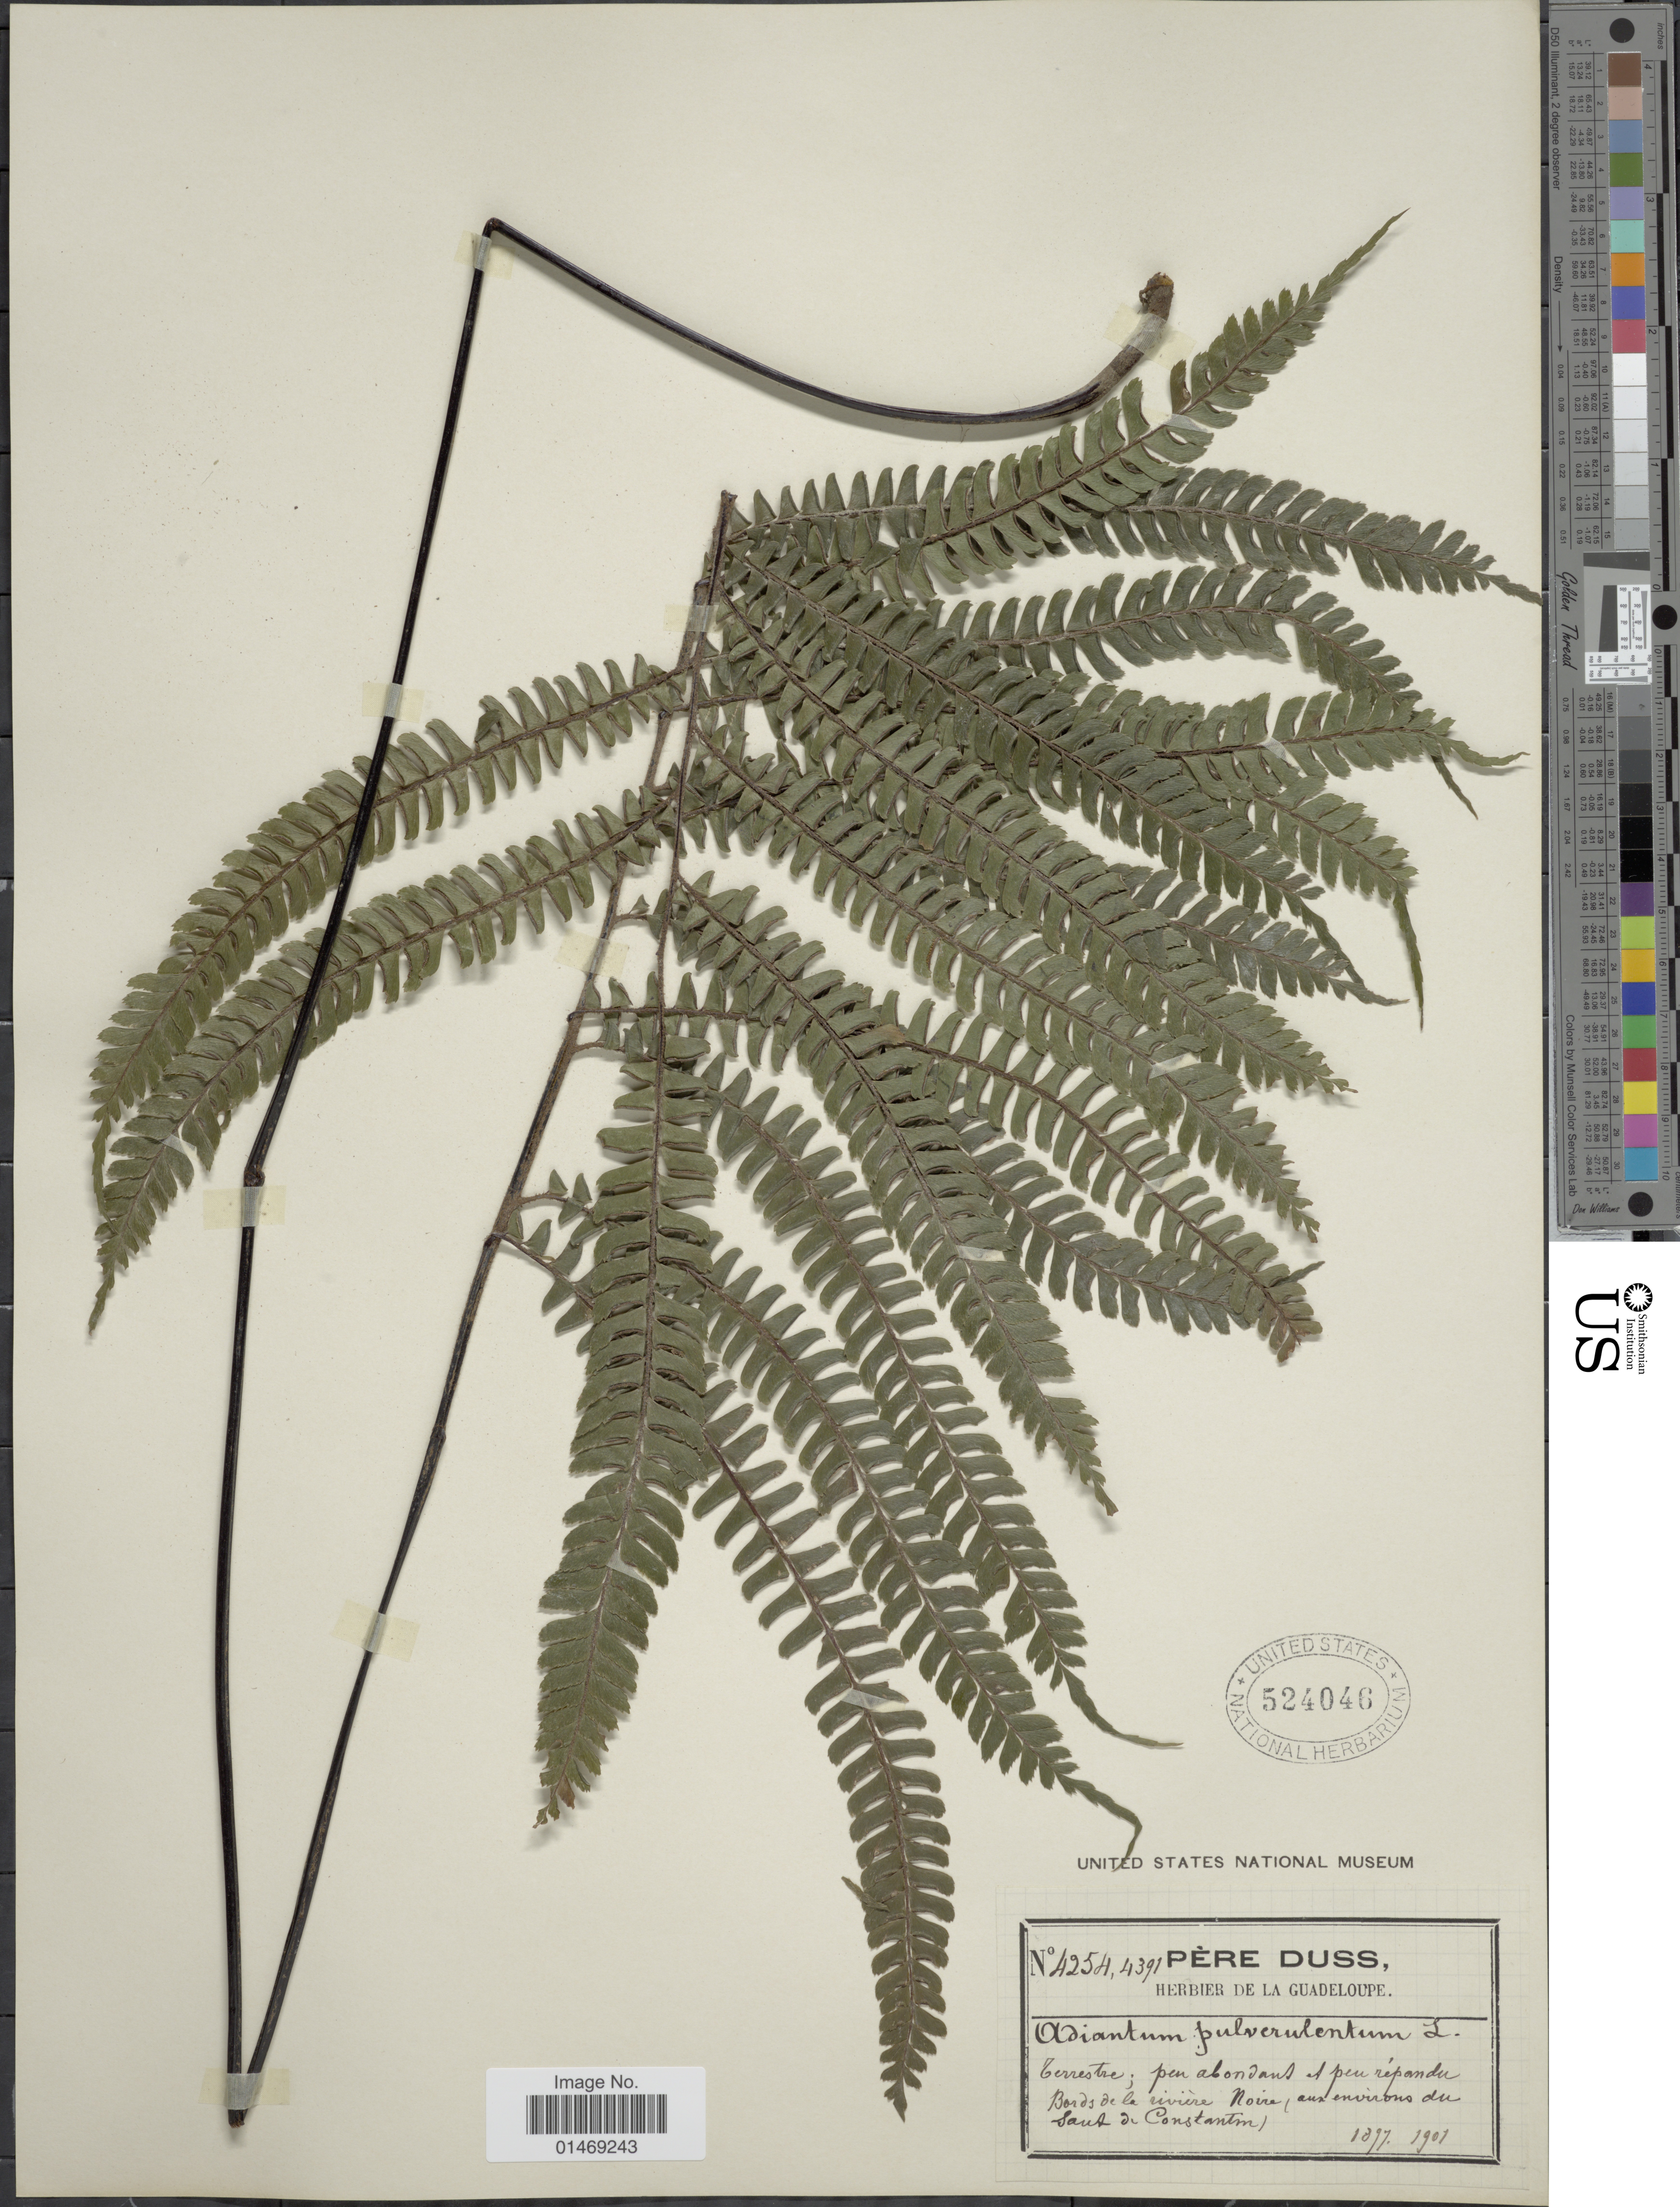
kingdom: Plantae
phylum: Tracheophyta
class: Polypodiopsida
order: Polypodiales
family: Pteridaceae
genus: Adiantum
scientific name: Adiantum pulverulentum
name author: L.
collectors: Père Duss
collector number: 4254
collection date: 1897/1901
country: Guadeloupe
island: Basse-Terre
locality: Bords de la riviere Noire, (aux environs du Sant de Constantin).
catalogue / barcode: US 524046